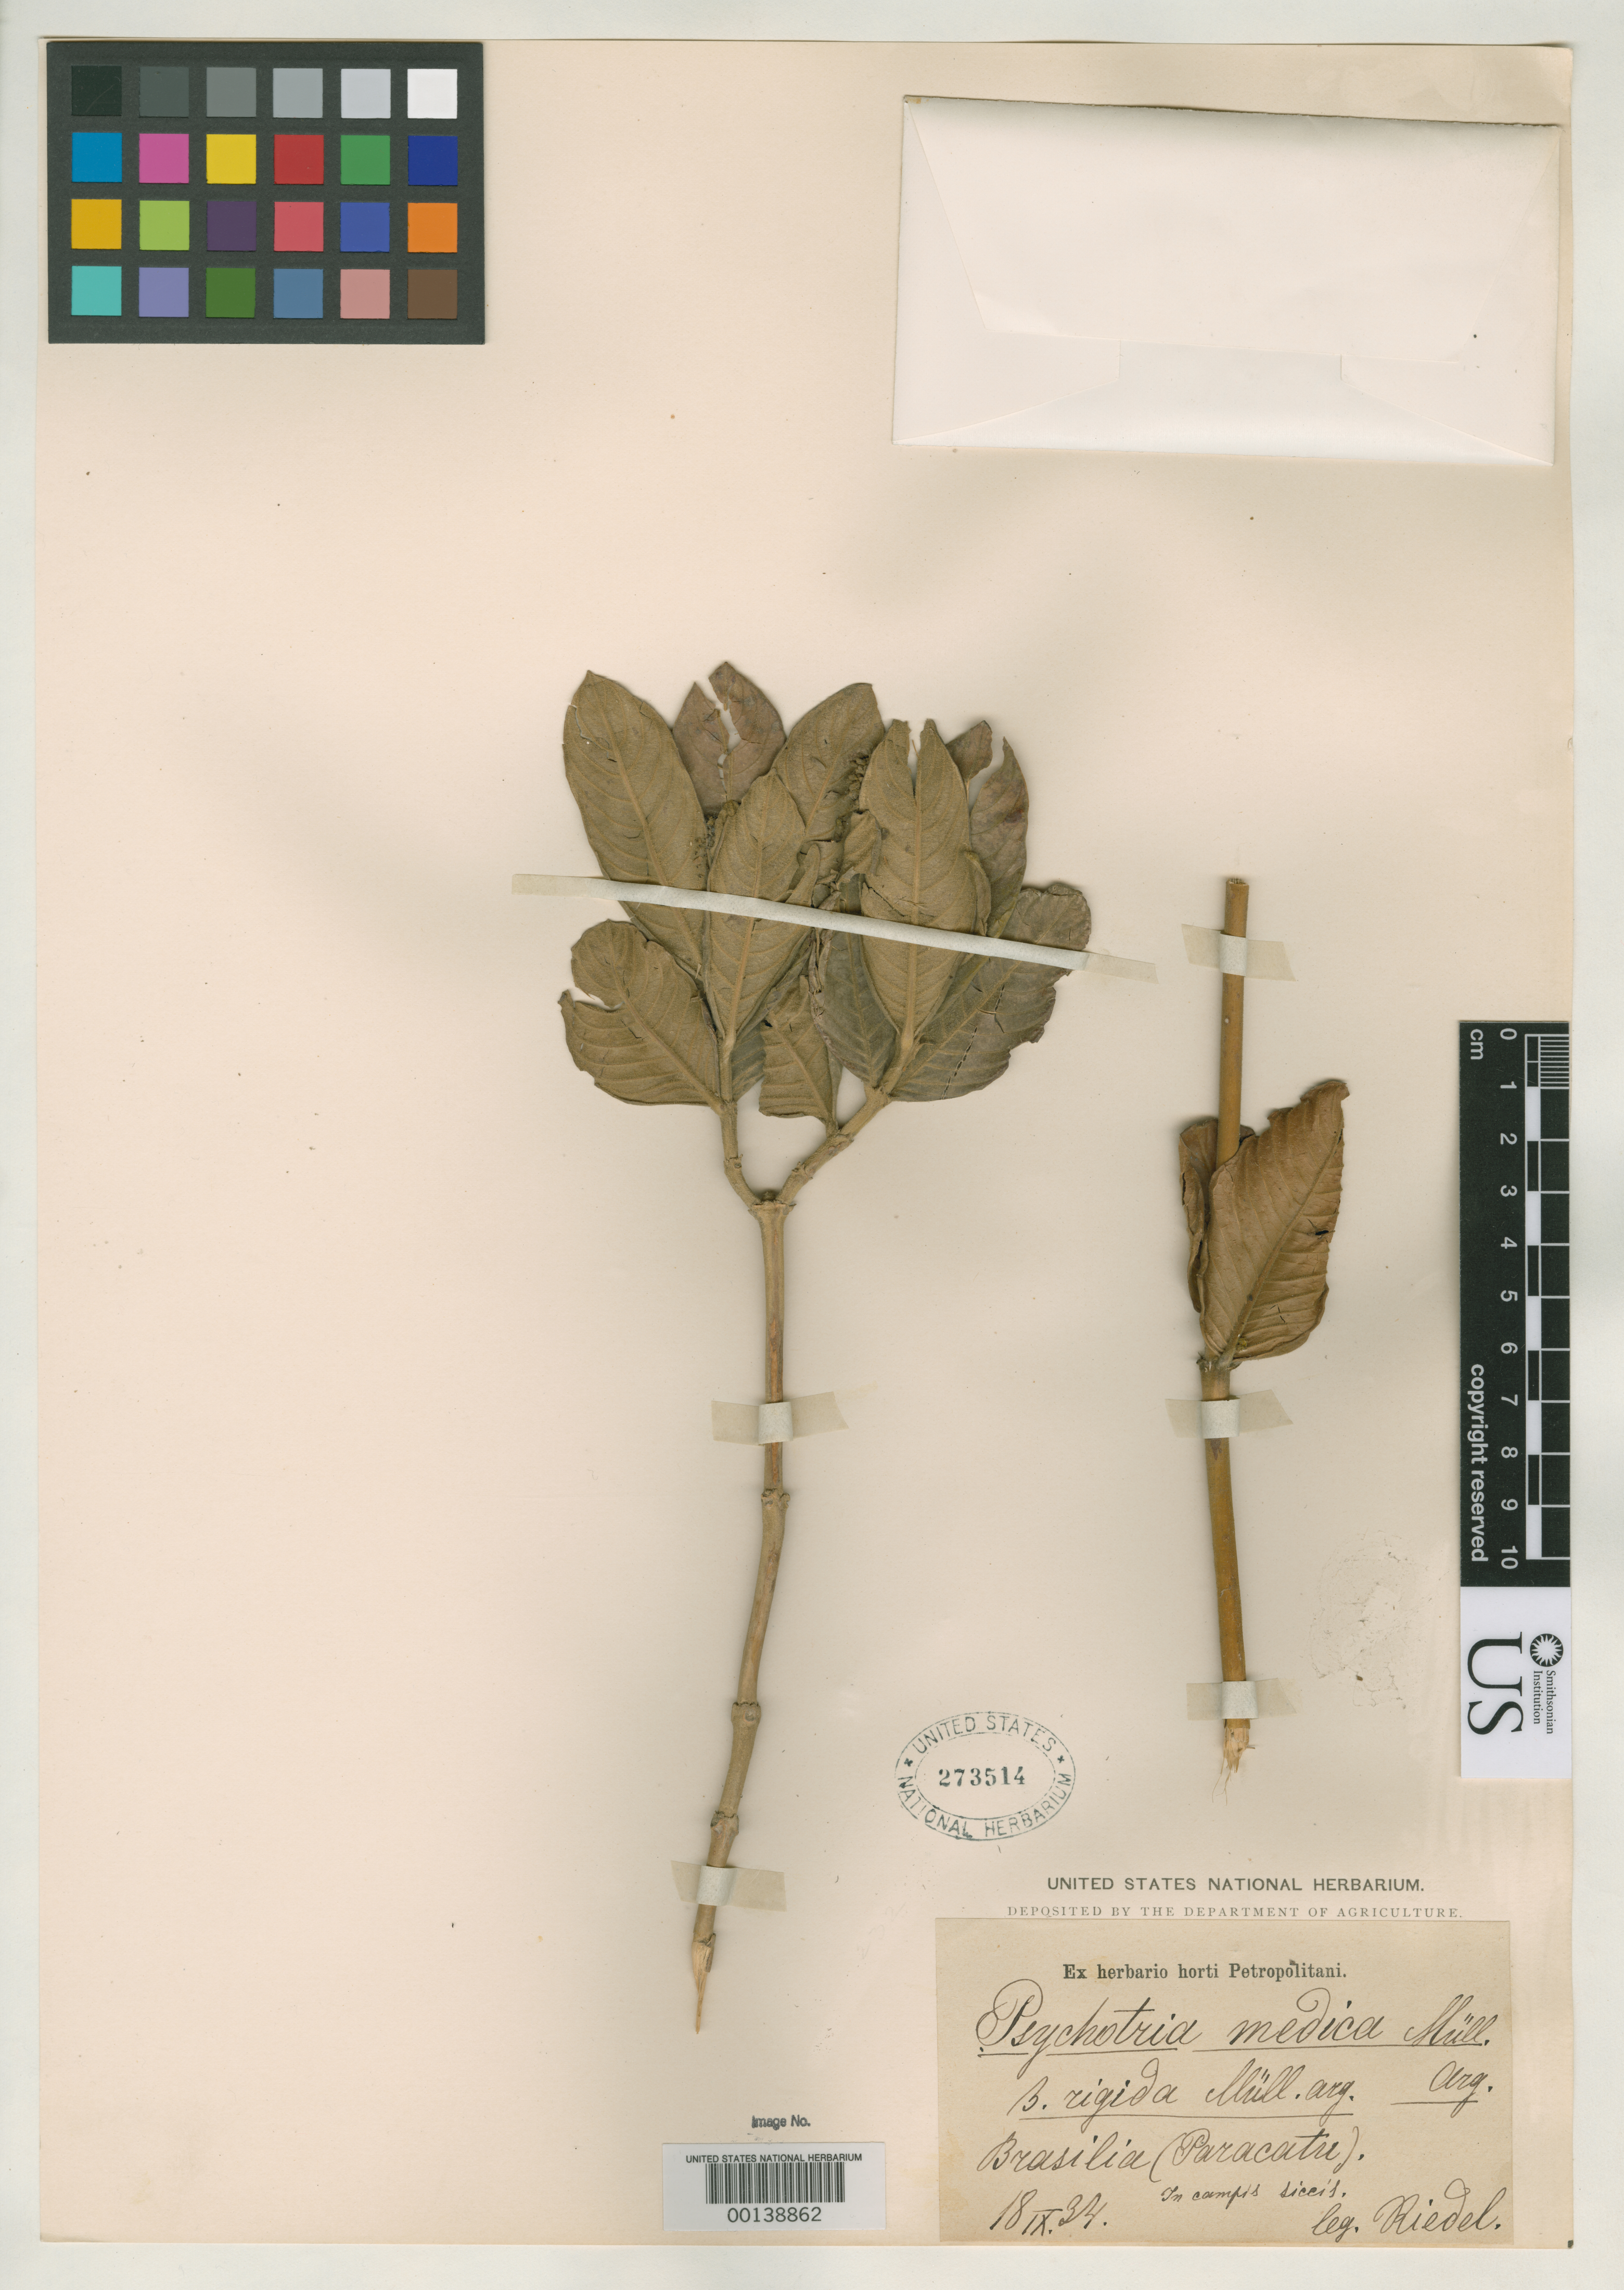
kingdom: Plantae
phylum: Tracheophyta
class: Magnoliopsida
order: Gentianales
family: Rubiaceae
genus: Psychotria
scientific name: Psychotria medica var. rigida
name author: Müll. Arg. in Mart.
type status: Isotype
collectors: L. Riedel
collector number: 2873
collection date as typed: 18 Sep 1834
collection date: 1834-09-18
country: Brazil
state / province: Minas Gerais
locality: Paracatu.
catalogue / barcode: US 273514